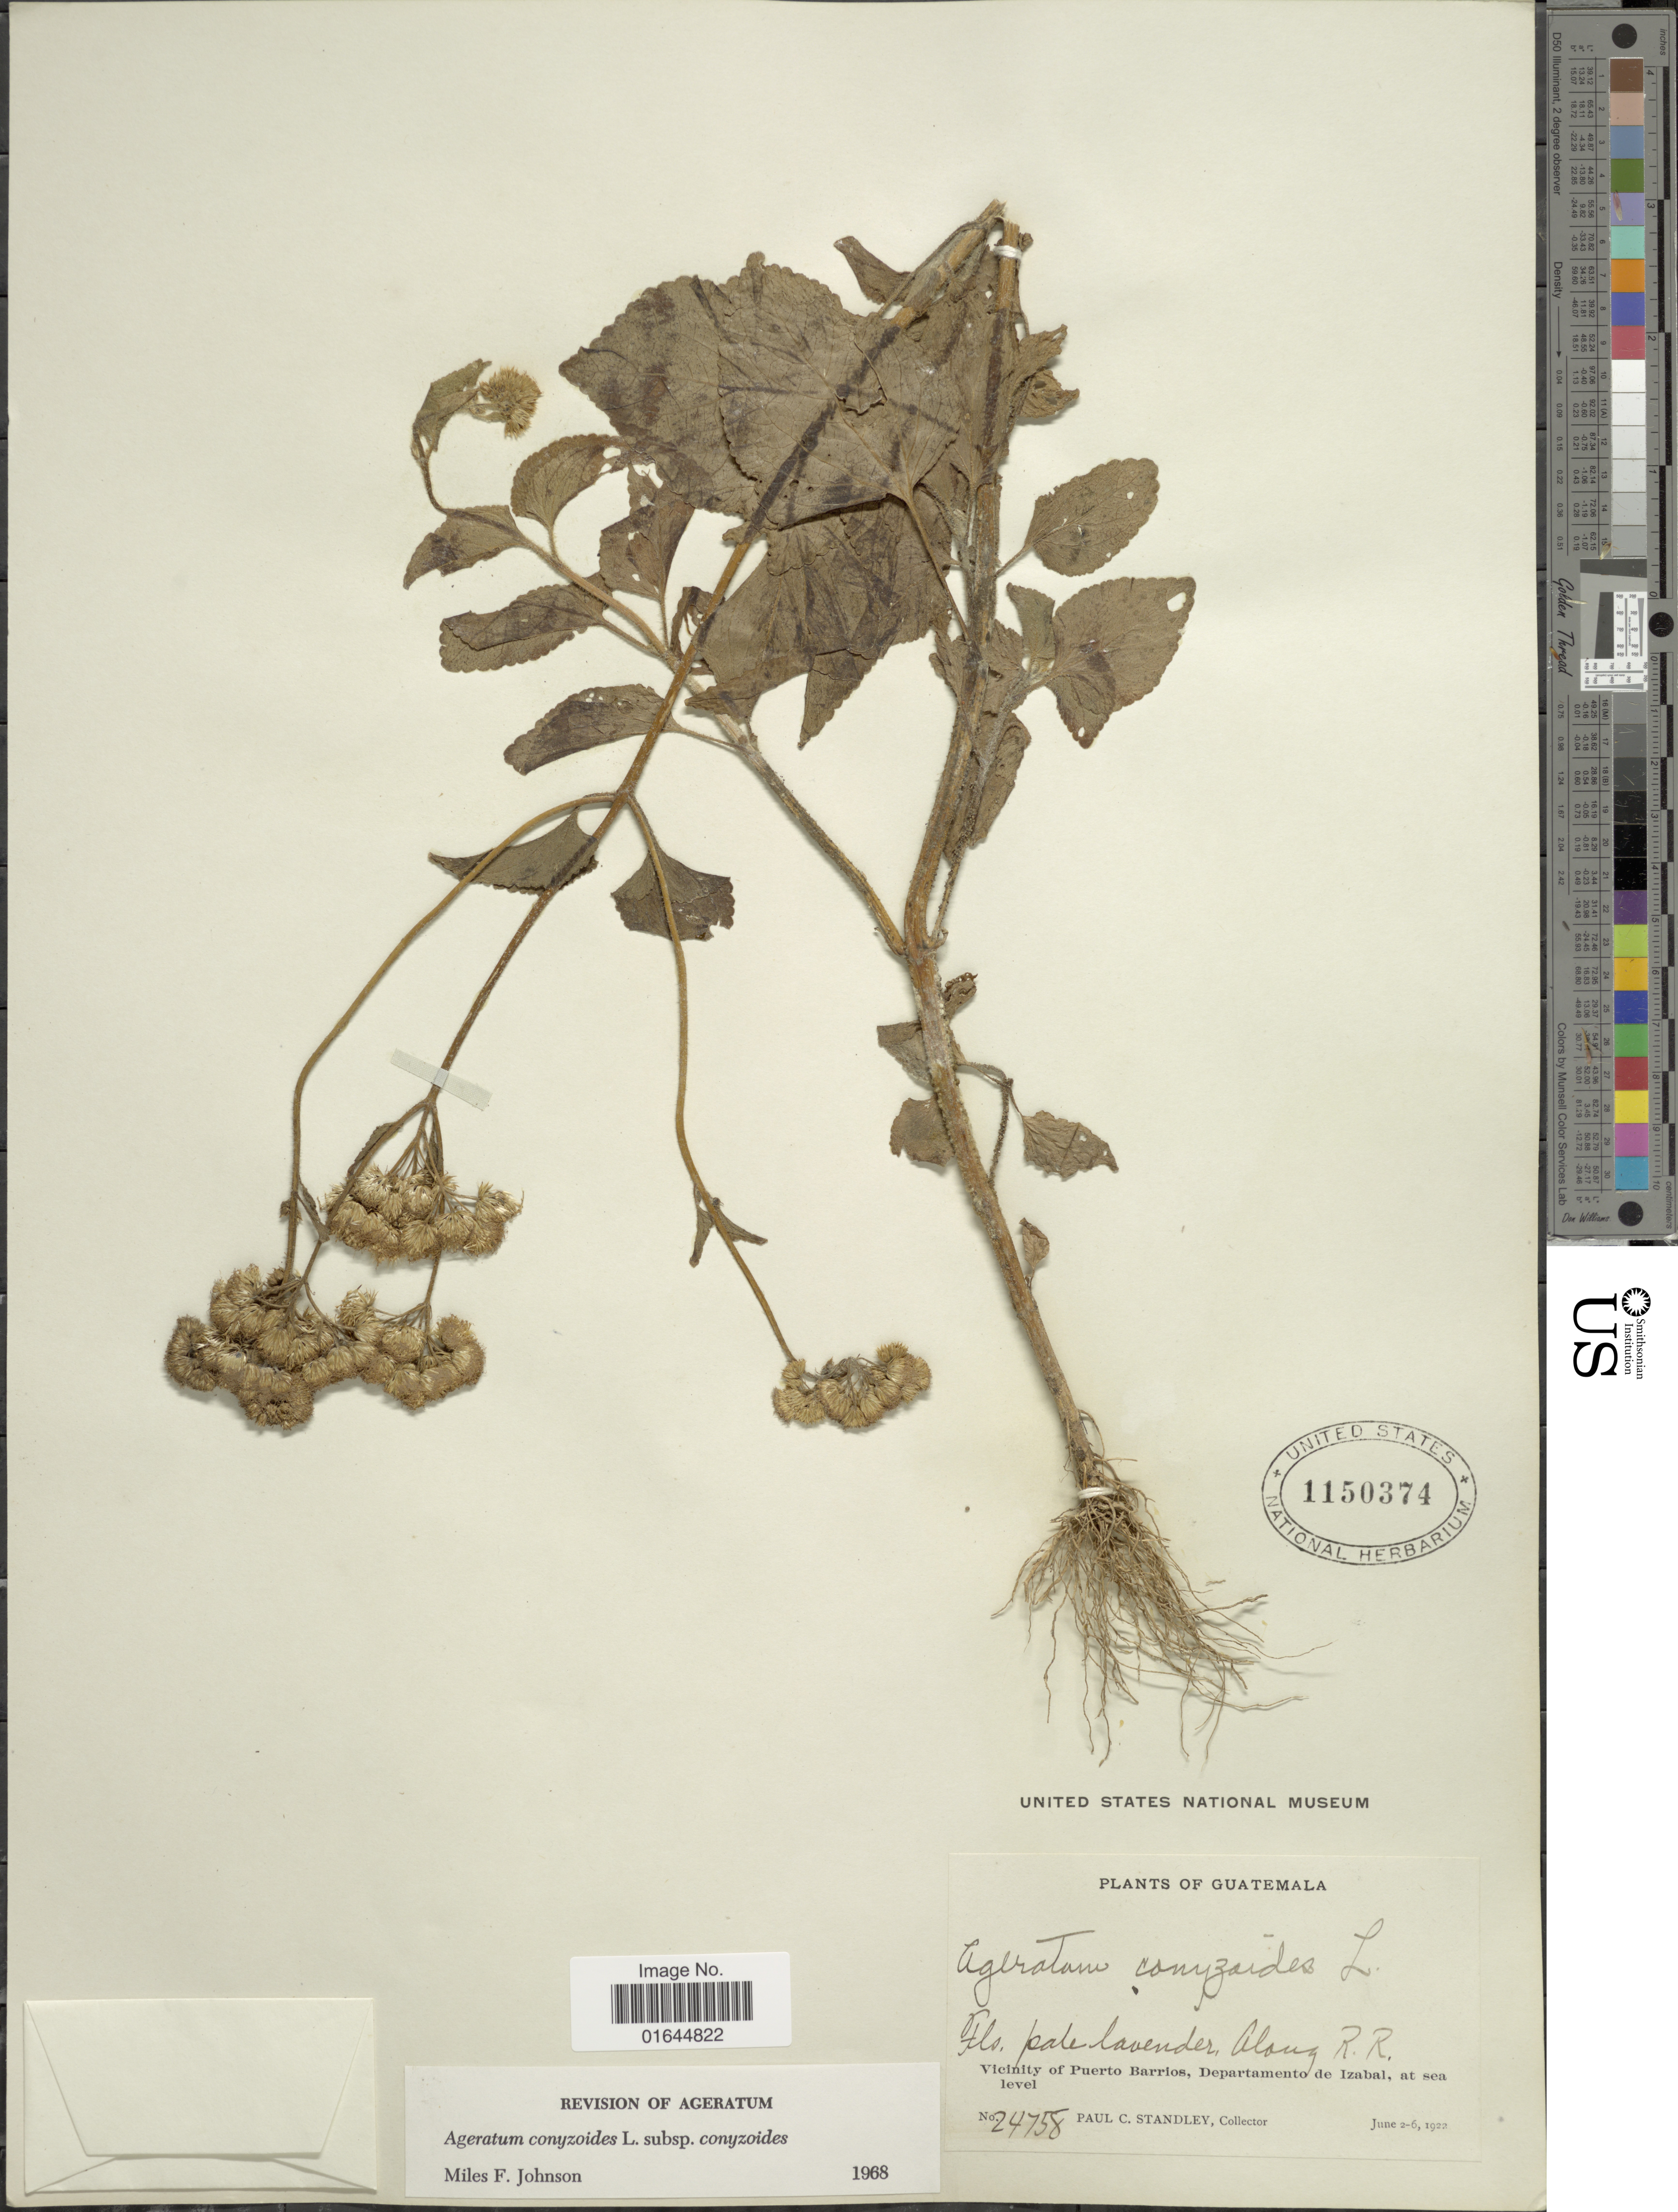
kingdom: Plantae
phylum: Tracheophyta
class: Magnoliopsida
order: Asterales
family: Asteraceae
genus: Ageratum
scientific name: Ageratum houstonianum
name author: Mill.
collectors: P. C. Standley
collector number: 24758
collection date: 1922-06-02/1922-06-06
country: Guatemala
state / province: Izabal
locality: Guatemala, Vicinity of Puerto Barrios, Departamento de Izabal.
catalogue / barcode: US 1150374